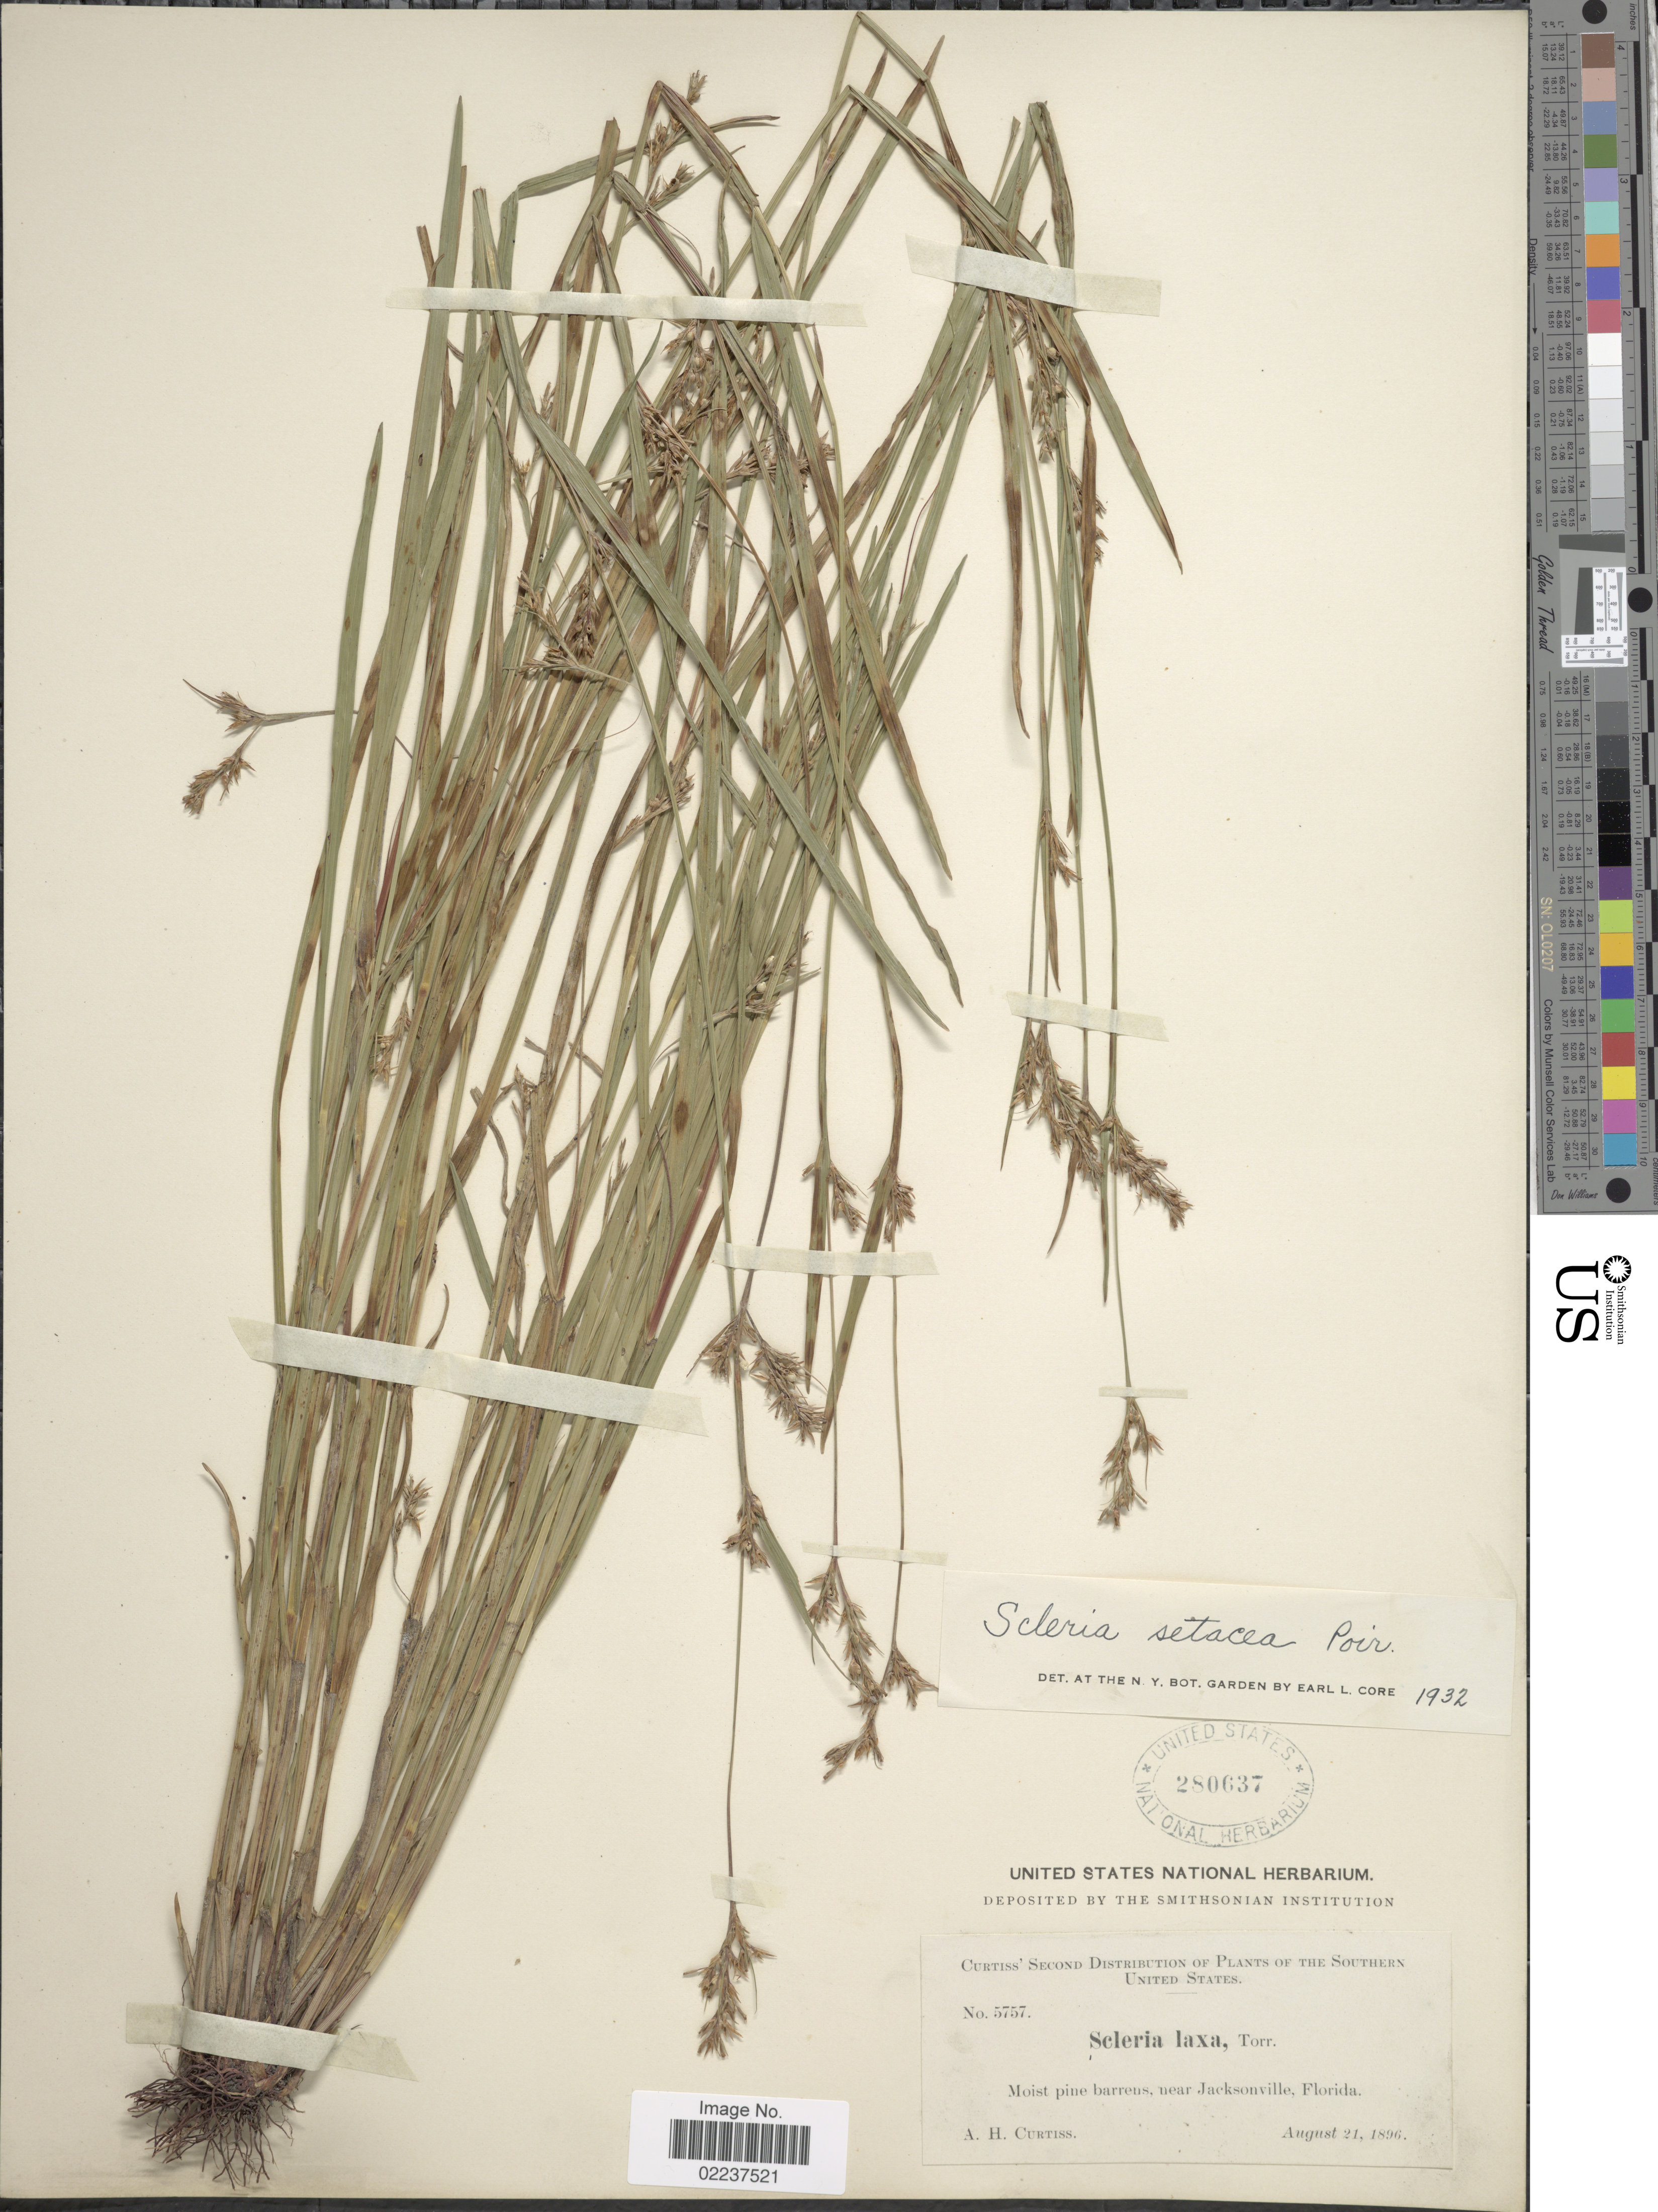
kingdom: Plantae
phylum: Tracheophyta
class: Liliopsida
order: Poales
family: Cyperaceae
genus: Scleria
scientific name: Scleria muehlenbergii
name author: Steud.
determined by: Strong, Mark T., (BOT), Smithsonian Institution - National Museum of Natural History (UNITED STATES)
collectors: A. H. Curtiss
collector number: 5757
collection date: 1896-08-21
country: United States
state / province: Florida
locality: Near Jacksonville, Southern United States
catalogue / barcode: US 280637